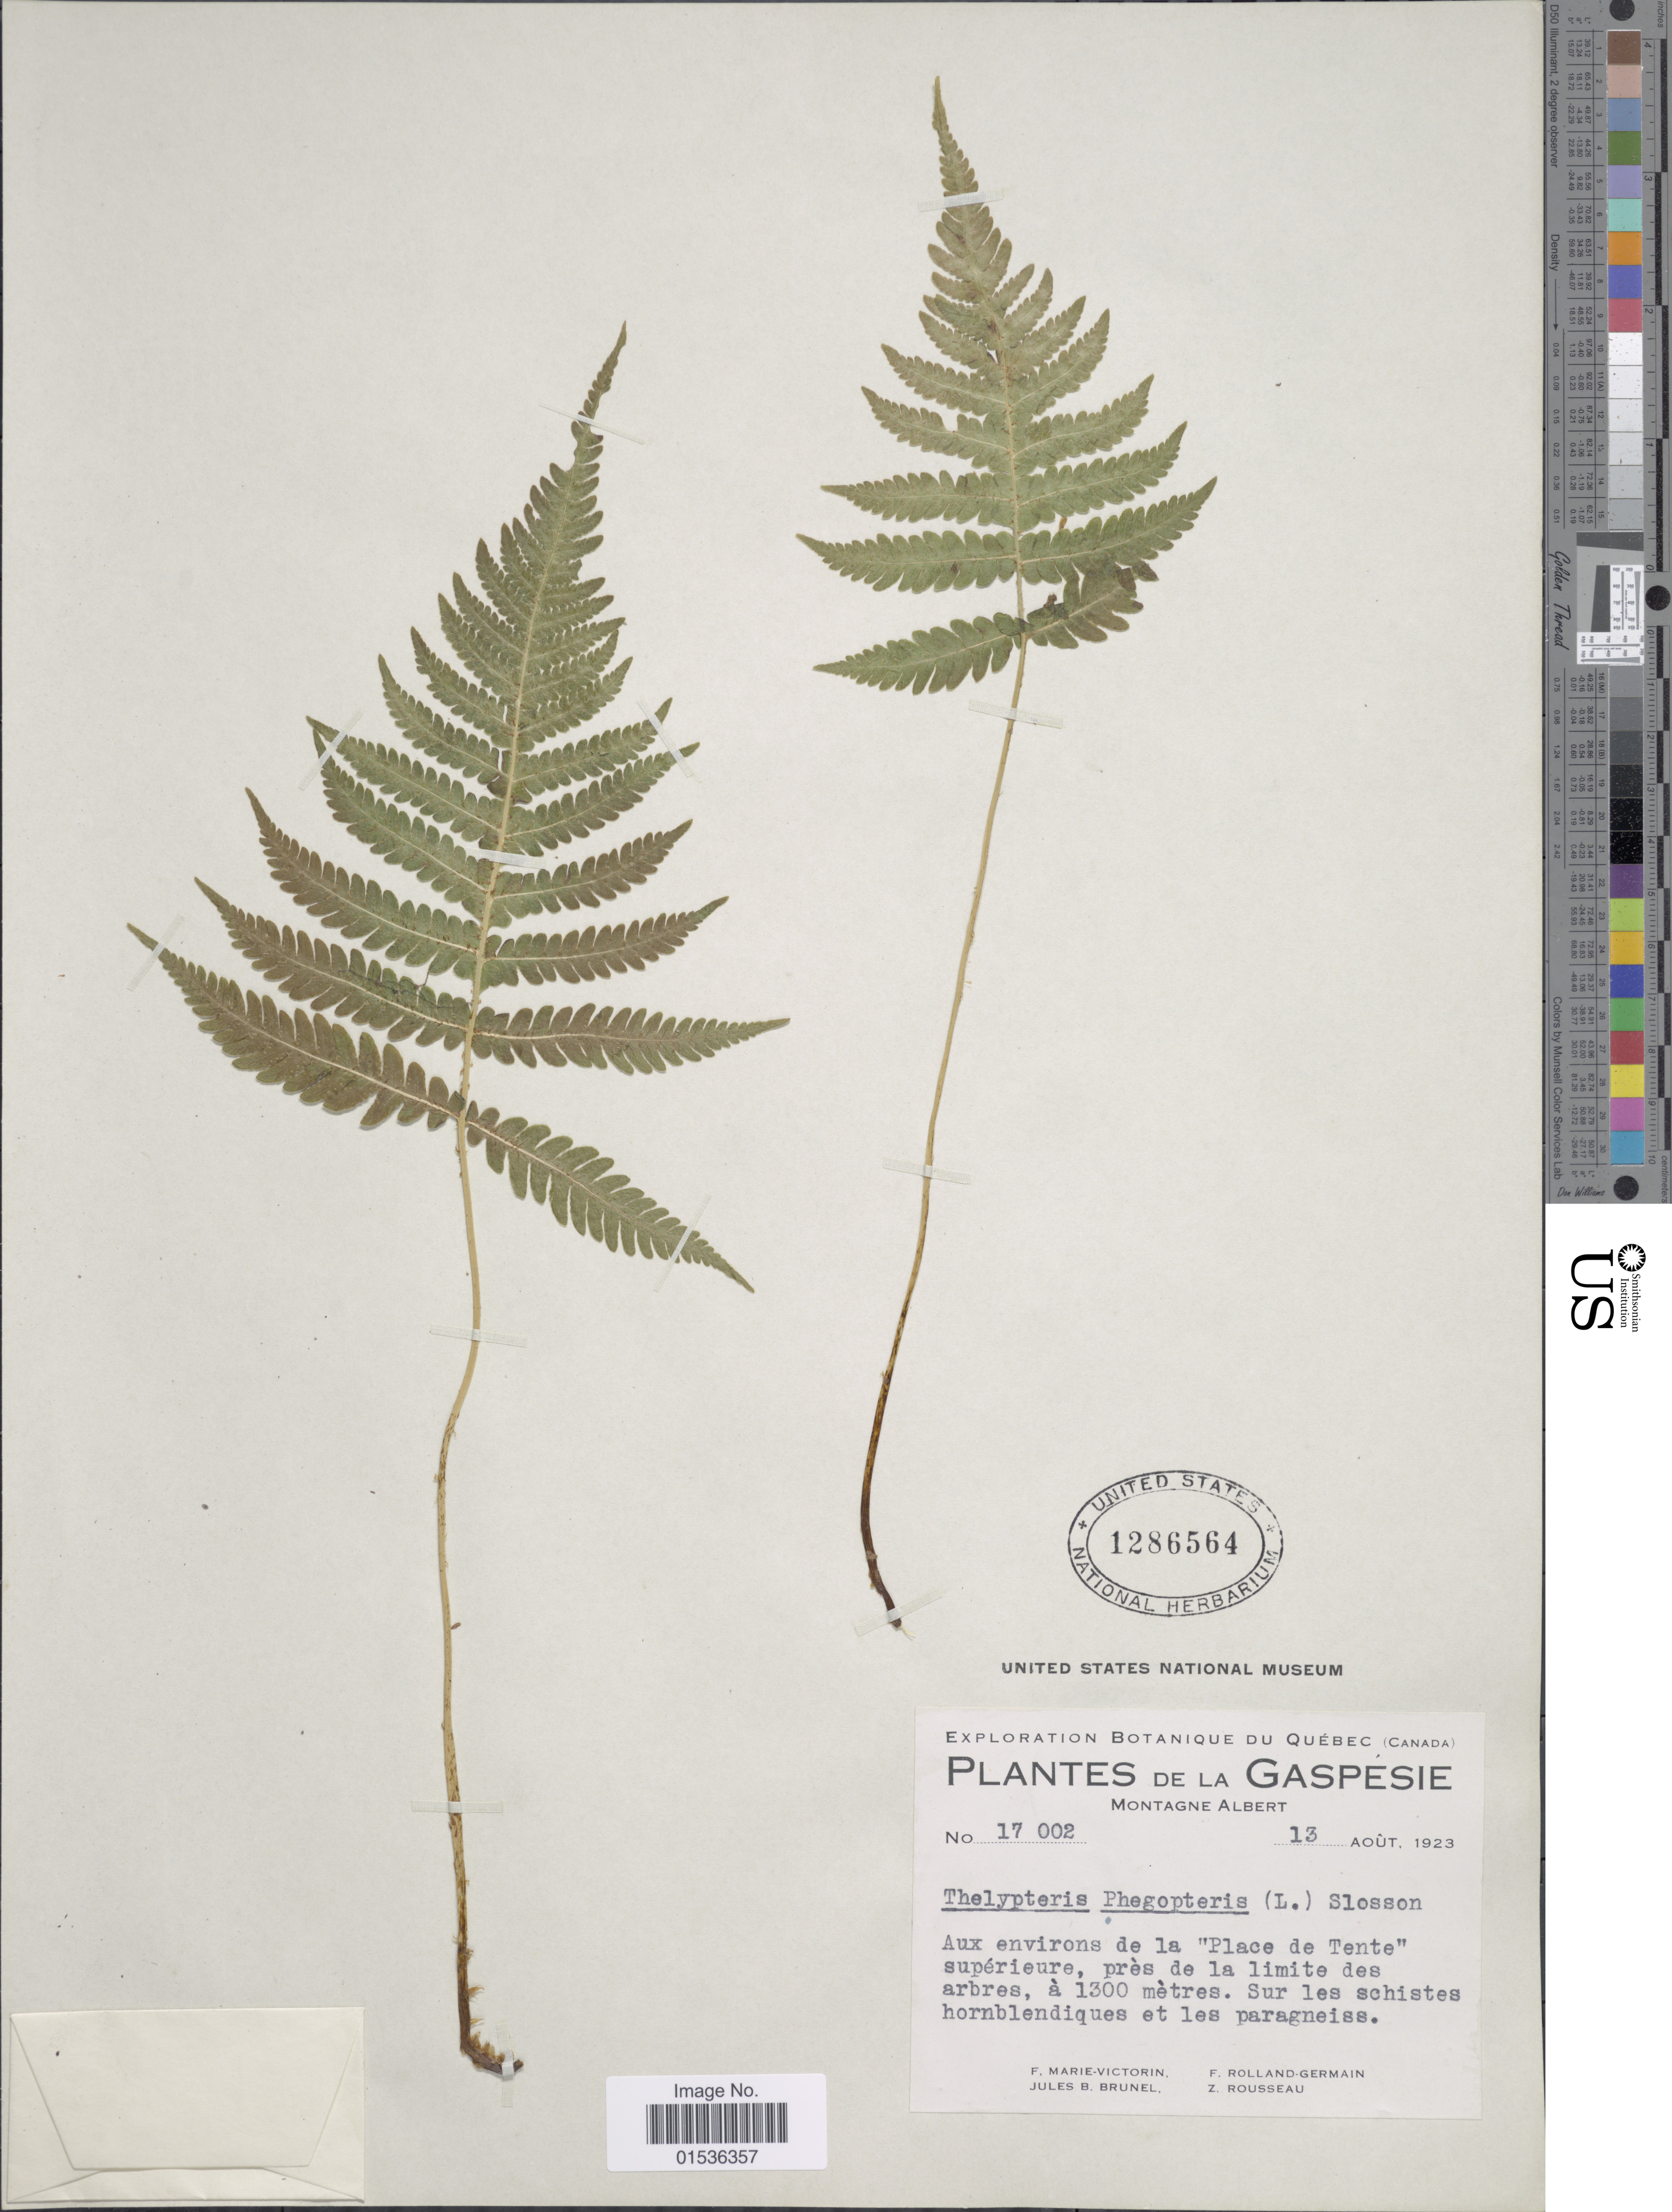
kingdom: Plantae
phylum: Tracheophyta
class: Polypodiopsida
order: Polypodiales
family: Thelypteridaceae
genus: Phegopteris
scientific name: Phegopteris connectilis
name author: (Michx.) Watt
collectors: Fr. Marie-Victorin, J. Brunel, Rolland-Germain & Z. Rousseau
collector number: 17002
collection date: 1923-08-13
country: Canada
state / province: Quebec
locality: Gaspesie, Montagnes Albert. Aux environs de la "Place deTente" superieure, pres de la limite des arbes.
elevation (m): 1300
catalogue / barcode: US 1286564